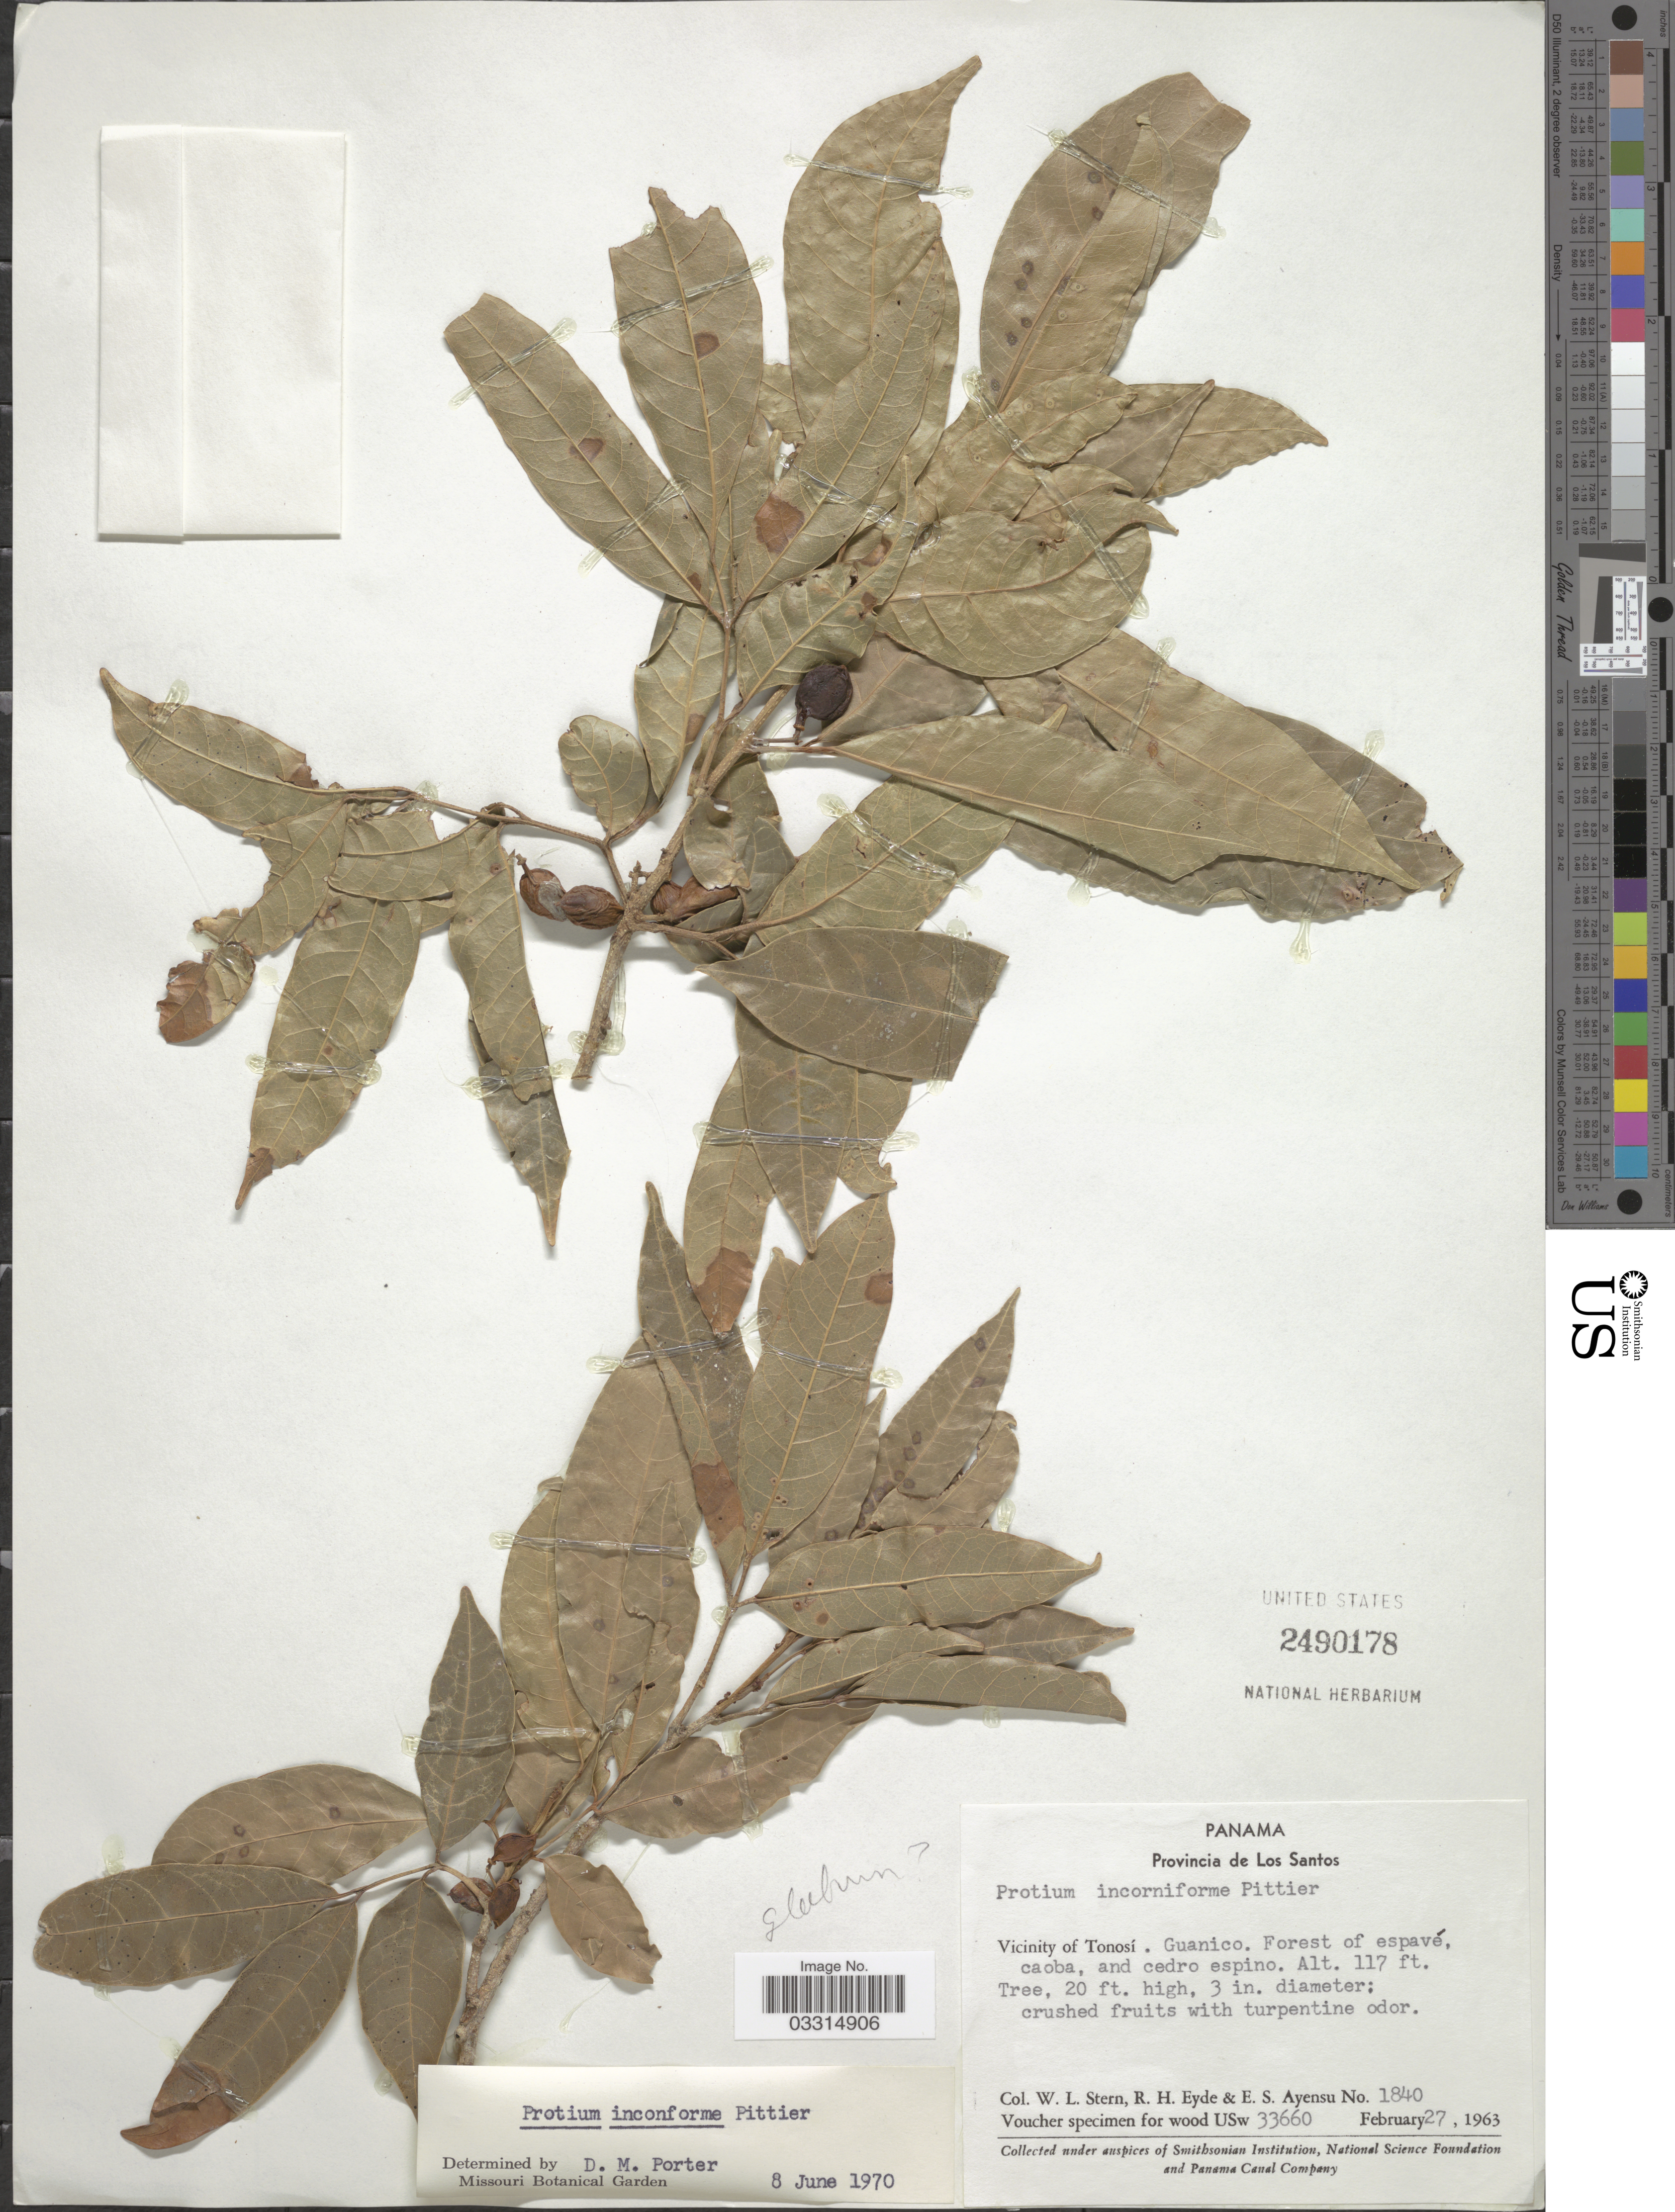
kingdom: Plantae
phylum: Tracheophyta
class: Magnoliopsida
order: Sapindales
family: Burseraceae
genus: Protium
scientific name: Protium inconforme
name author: Pittier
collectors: W. L. Stern, R. H. Eyde & E. S. Ayensu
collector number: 1840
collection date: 1963-02-27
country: Panama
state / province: Los Santos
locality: Vicinity of Tonosí. Guanico. Forest of espavé, caoba, and cedro espino.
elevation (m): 36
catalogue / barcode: US 2490178